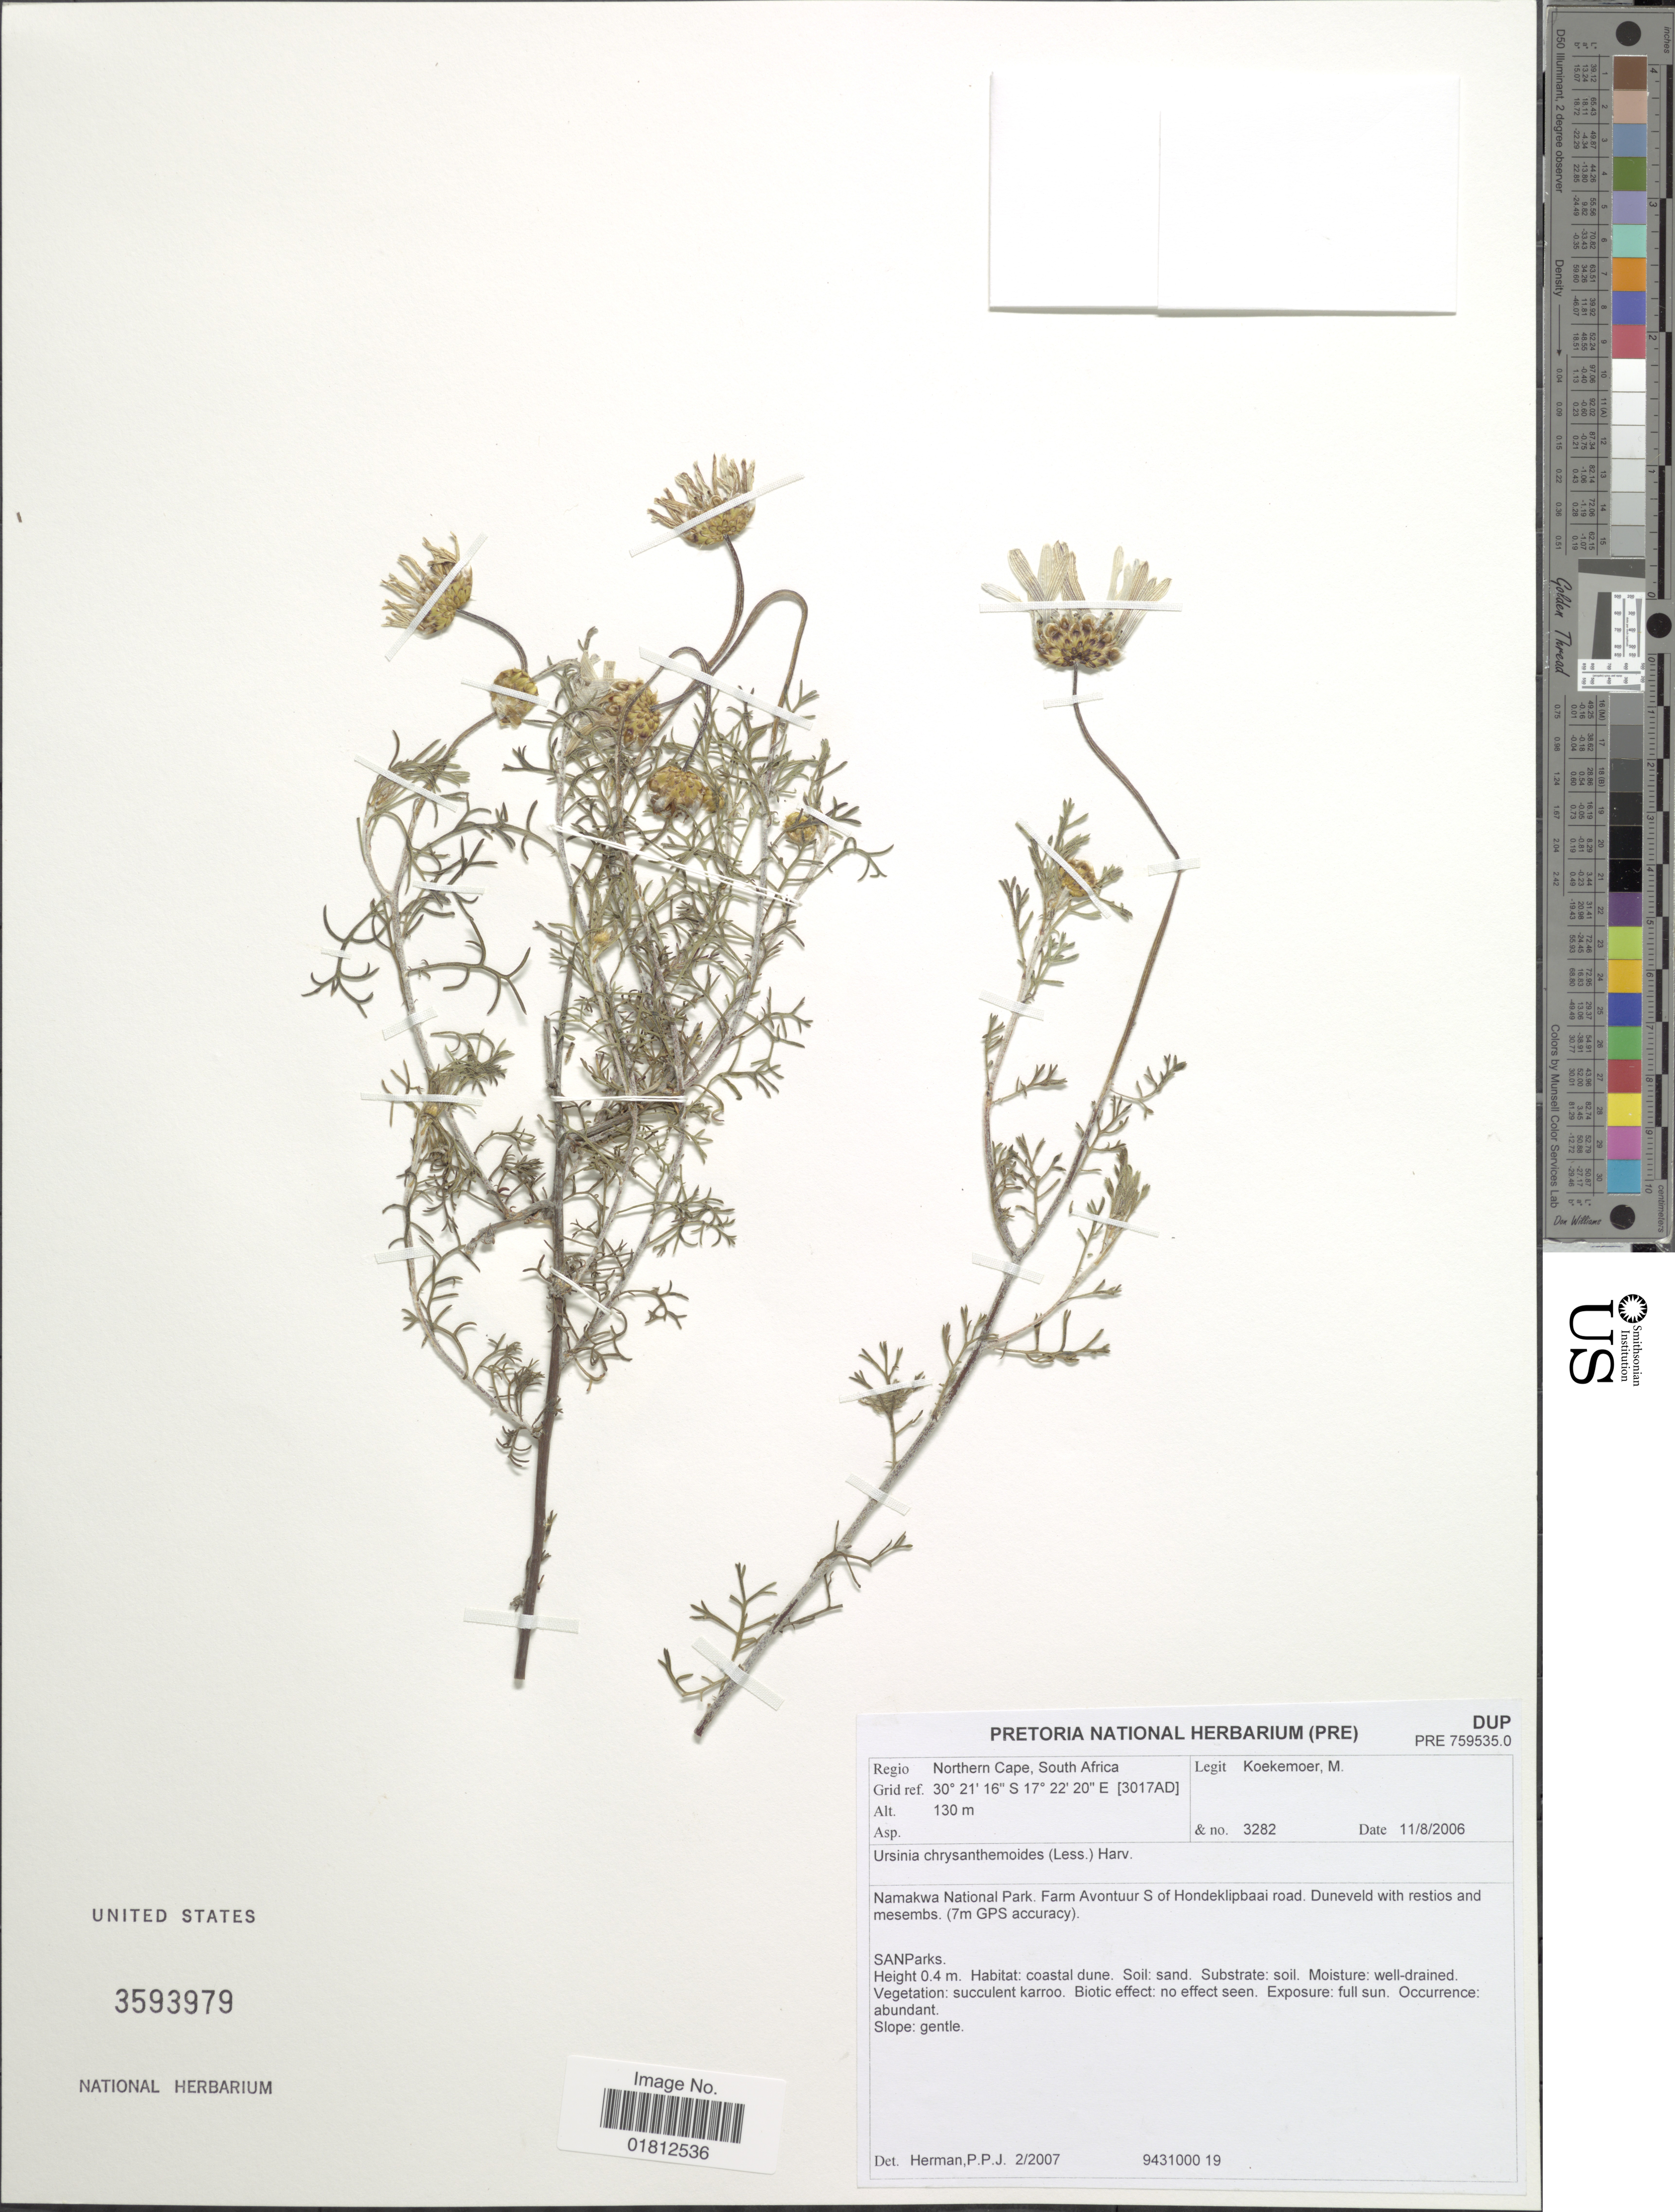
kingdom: Plantae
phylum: Tracheophyta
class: Magnoliopsida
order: Asterales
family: Asteraceae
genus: Ursinia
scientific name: Ursinia chrysanthemoides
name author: (Less.) Harv.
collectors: M. Koekemoer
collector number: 3282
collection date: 2006-08-11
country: South Africa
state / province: Northern Cape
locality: Namakwa National Park, Farm Avontuur S of Hondeklipbaai road, Duneveld with restios and mesembs (7 m GPS accuracy) SanParks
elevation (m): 130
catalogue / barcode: US 3593979